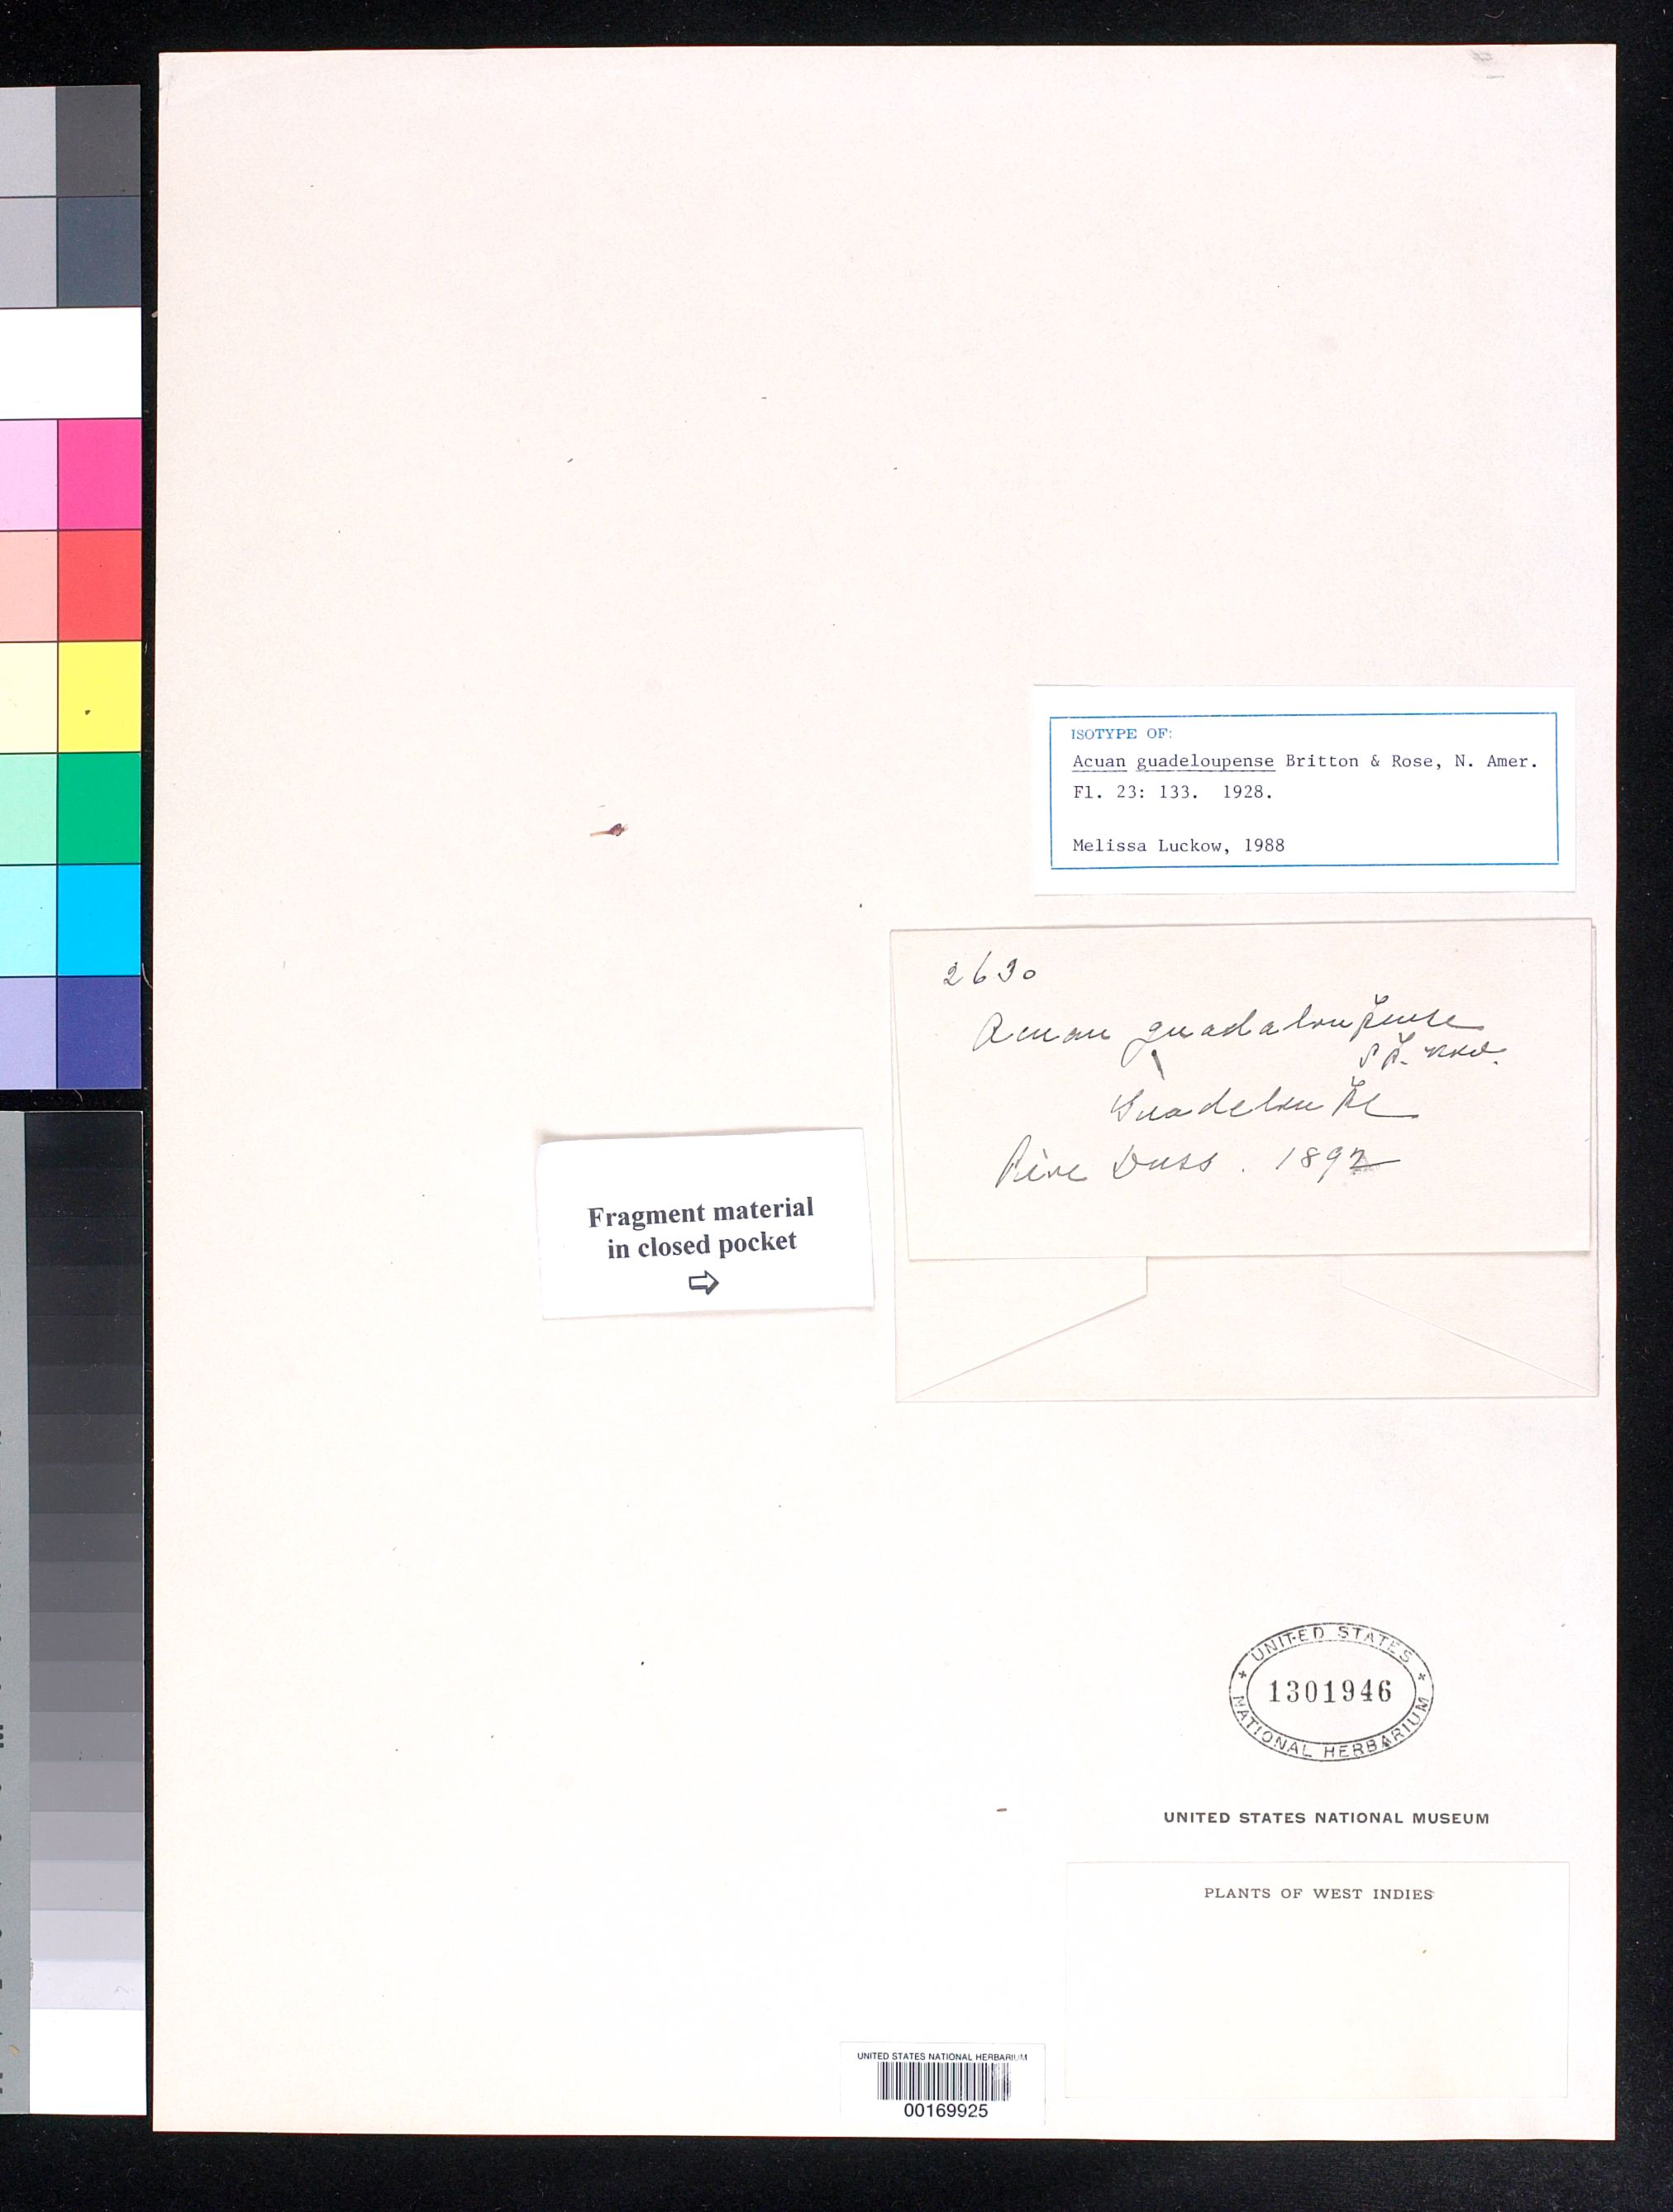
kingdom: Plantae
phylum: Tracheophyta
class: Magnoliopsida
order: Fabales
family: Fabaceae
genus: Acuan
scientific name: Acuan guadeloupense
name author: Britton & Rose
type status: Type Fragment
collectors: Père Duss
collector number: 2630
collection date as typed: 1892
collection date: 1892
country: Guadeloupe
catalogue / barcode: US 1301946